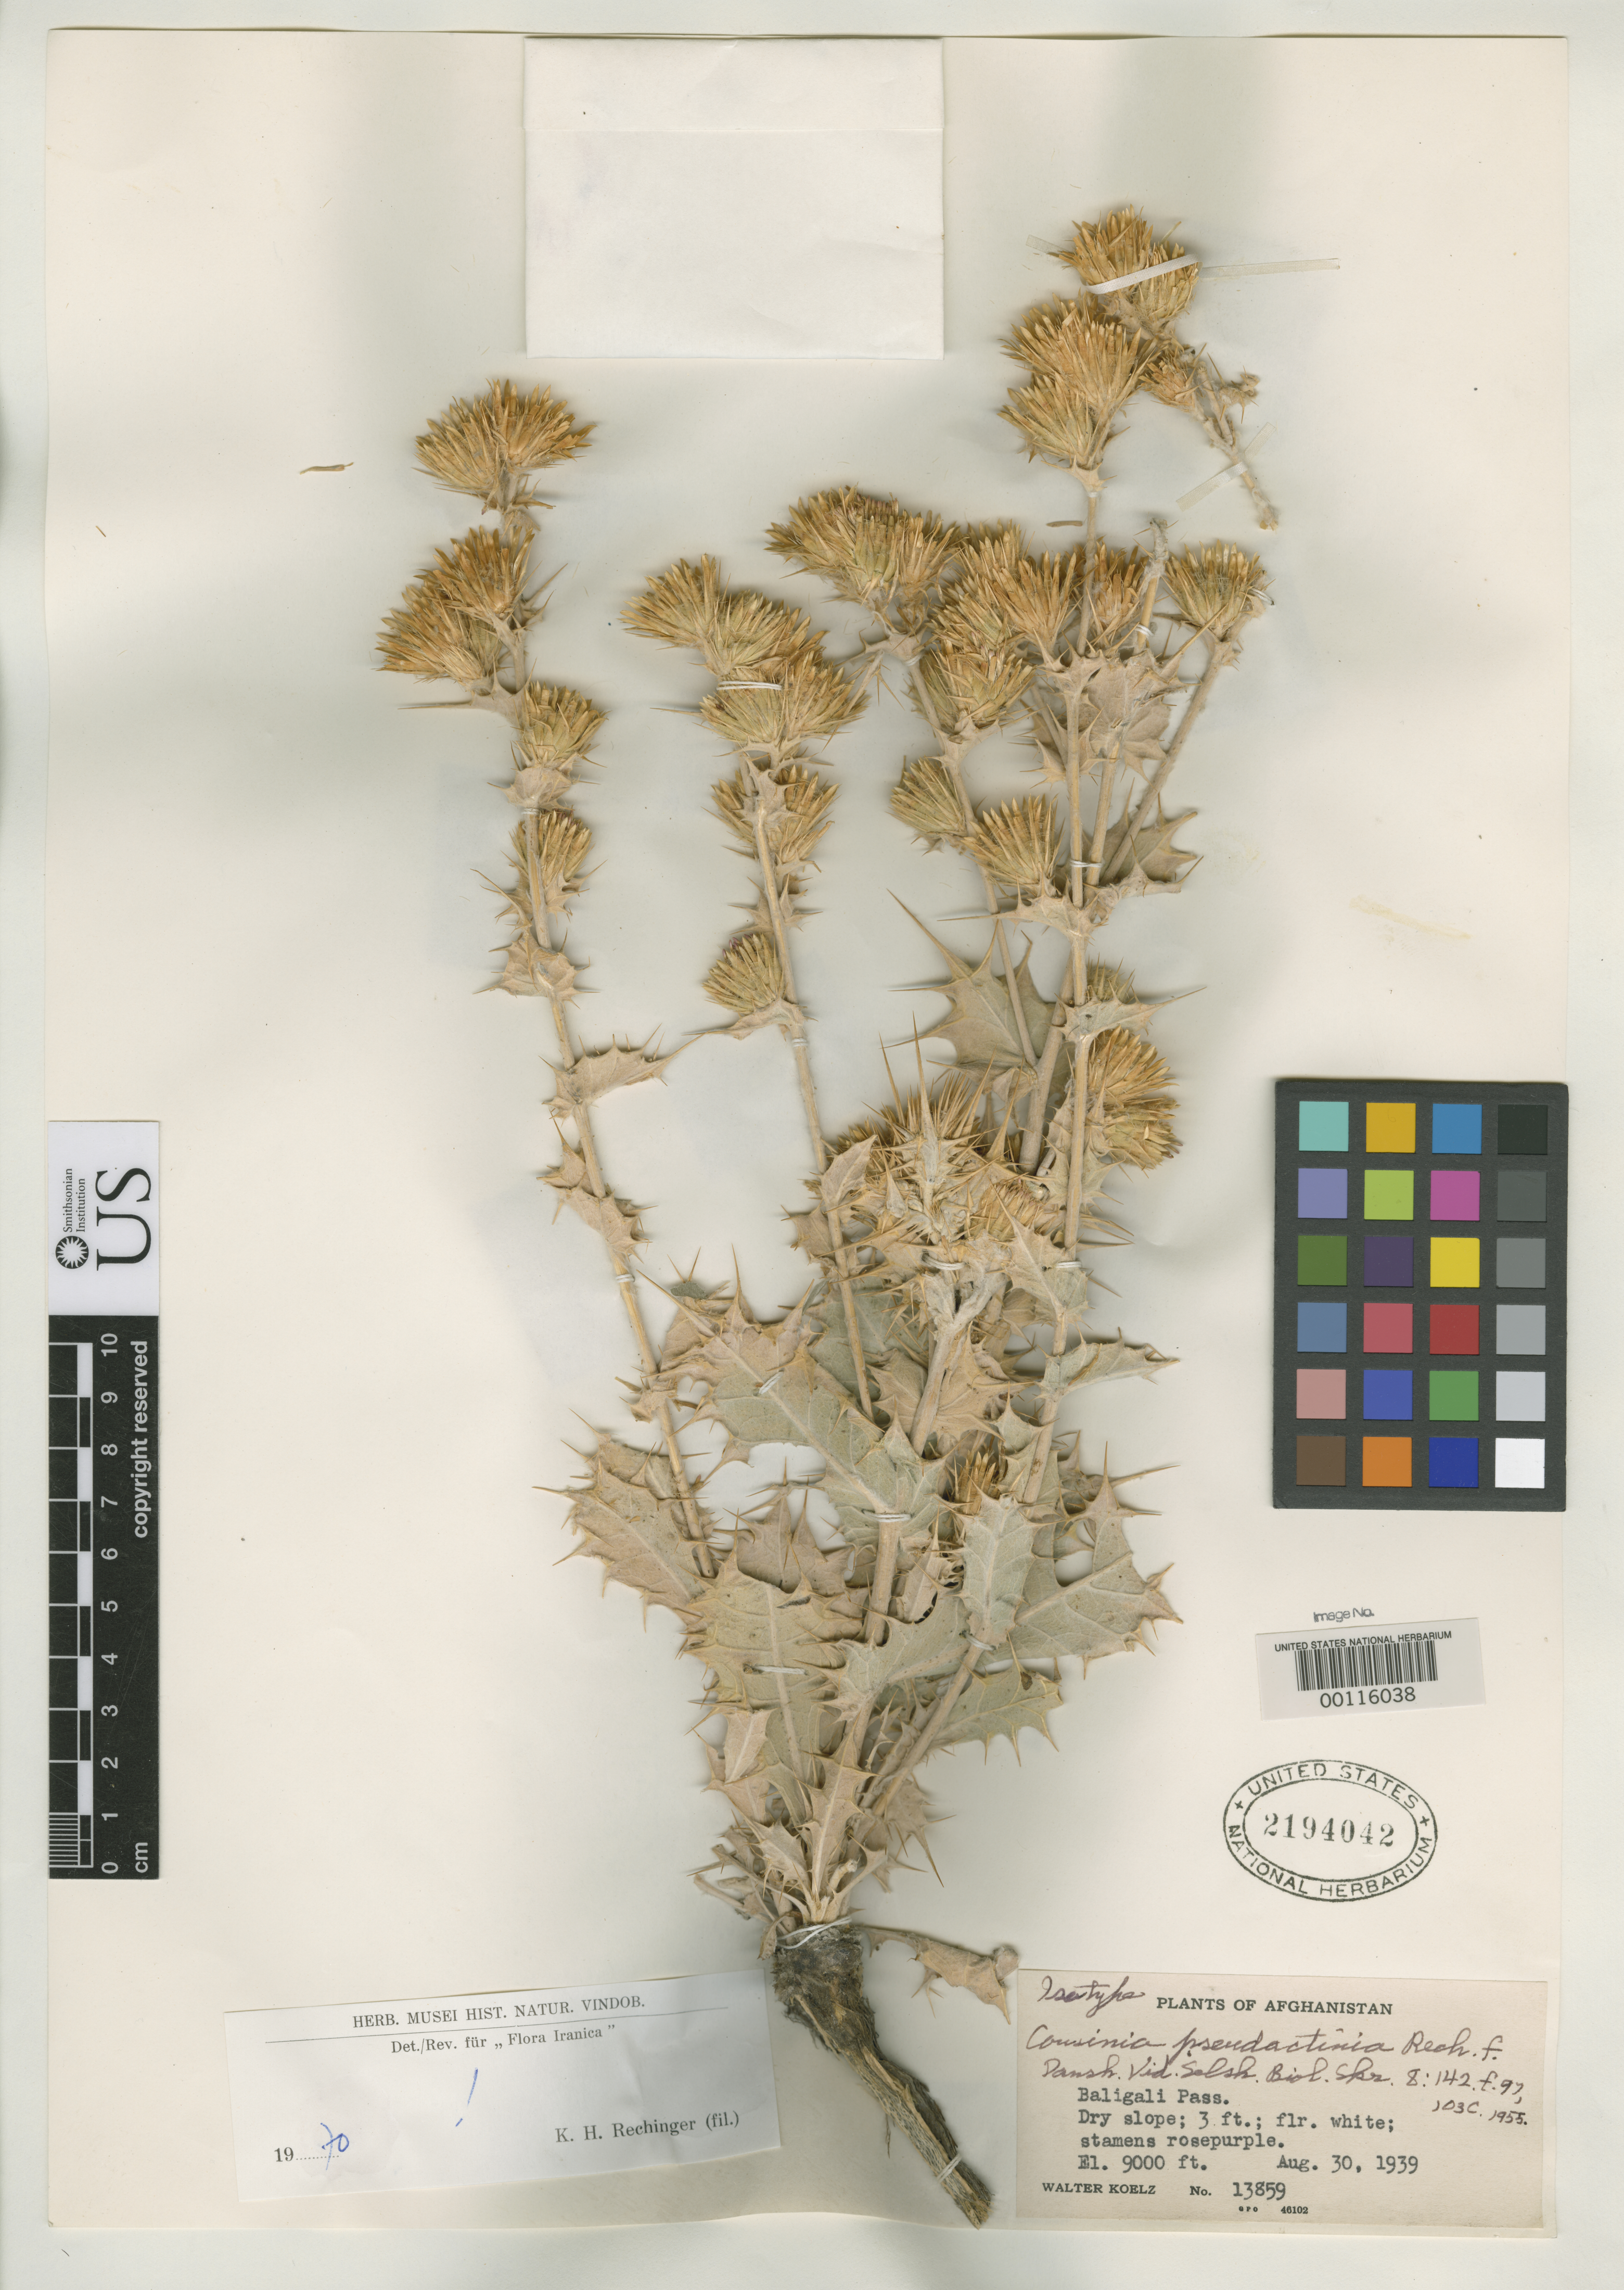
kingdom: Plantae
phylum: Tracheophyta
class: Magnoliopsida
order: Asterales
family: Asteraceae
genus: Cousinia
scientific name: Cousinia pseudactinia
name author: Rech. f.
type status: Isotype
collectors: W. N. Koelz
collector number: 13859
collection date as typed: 30 Aug 1939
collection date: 1939-08-30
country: Afghanistan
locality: Baligali Pass.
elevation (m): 2743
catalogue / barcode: US 2194042